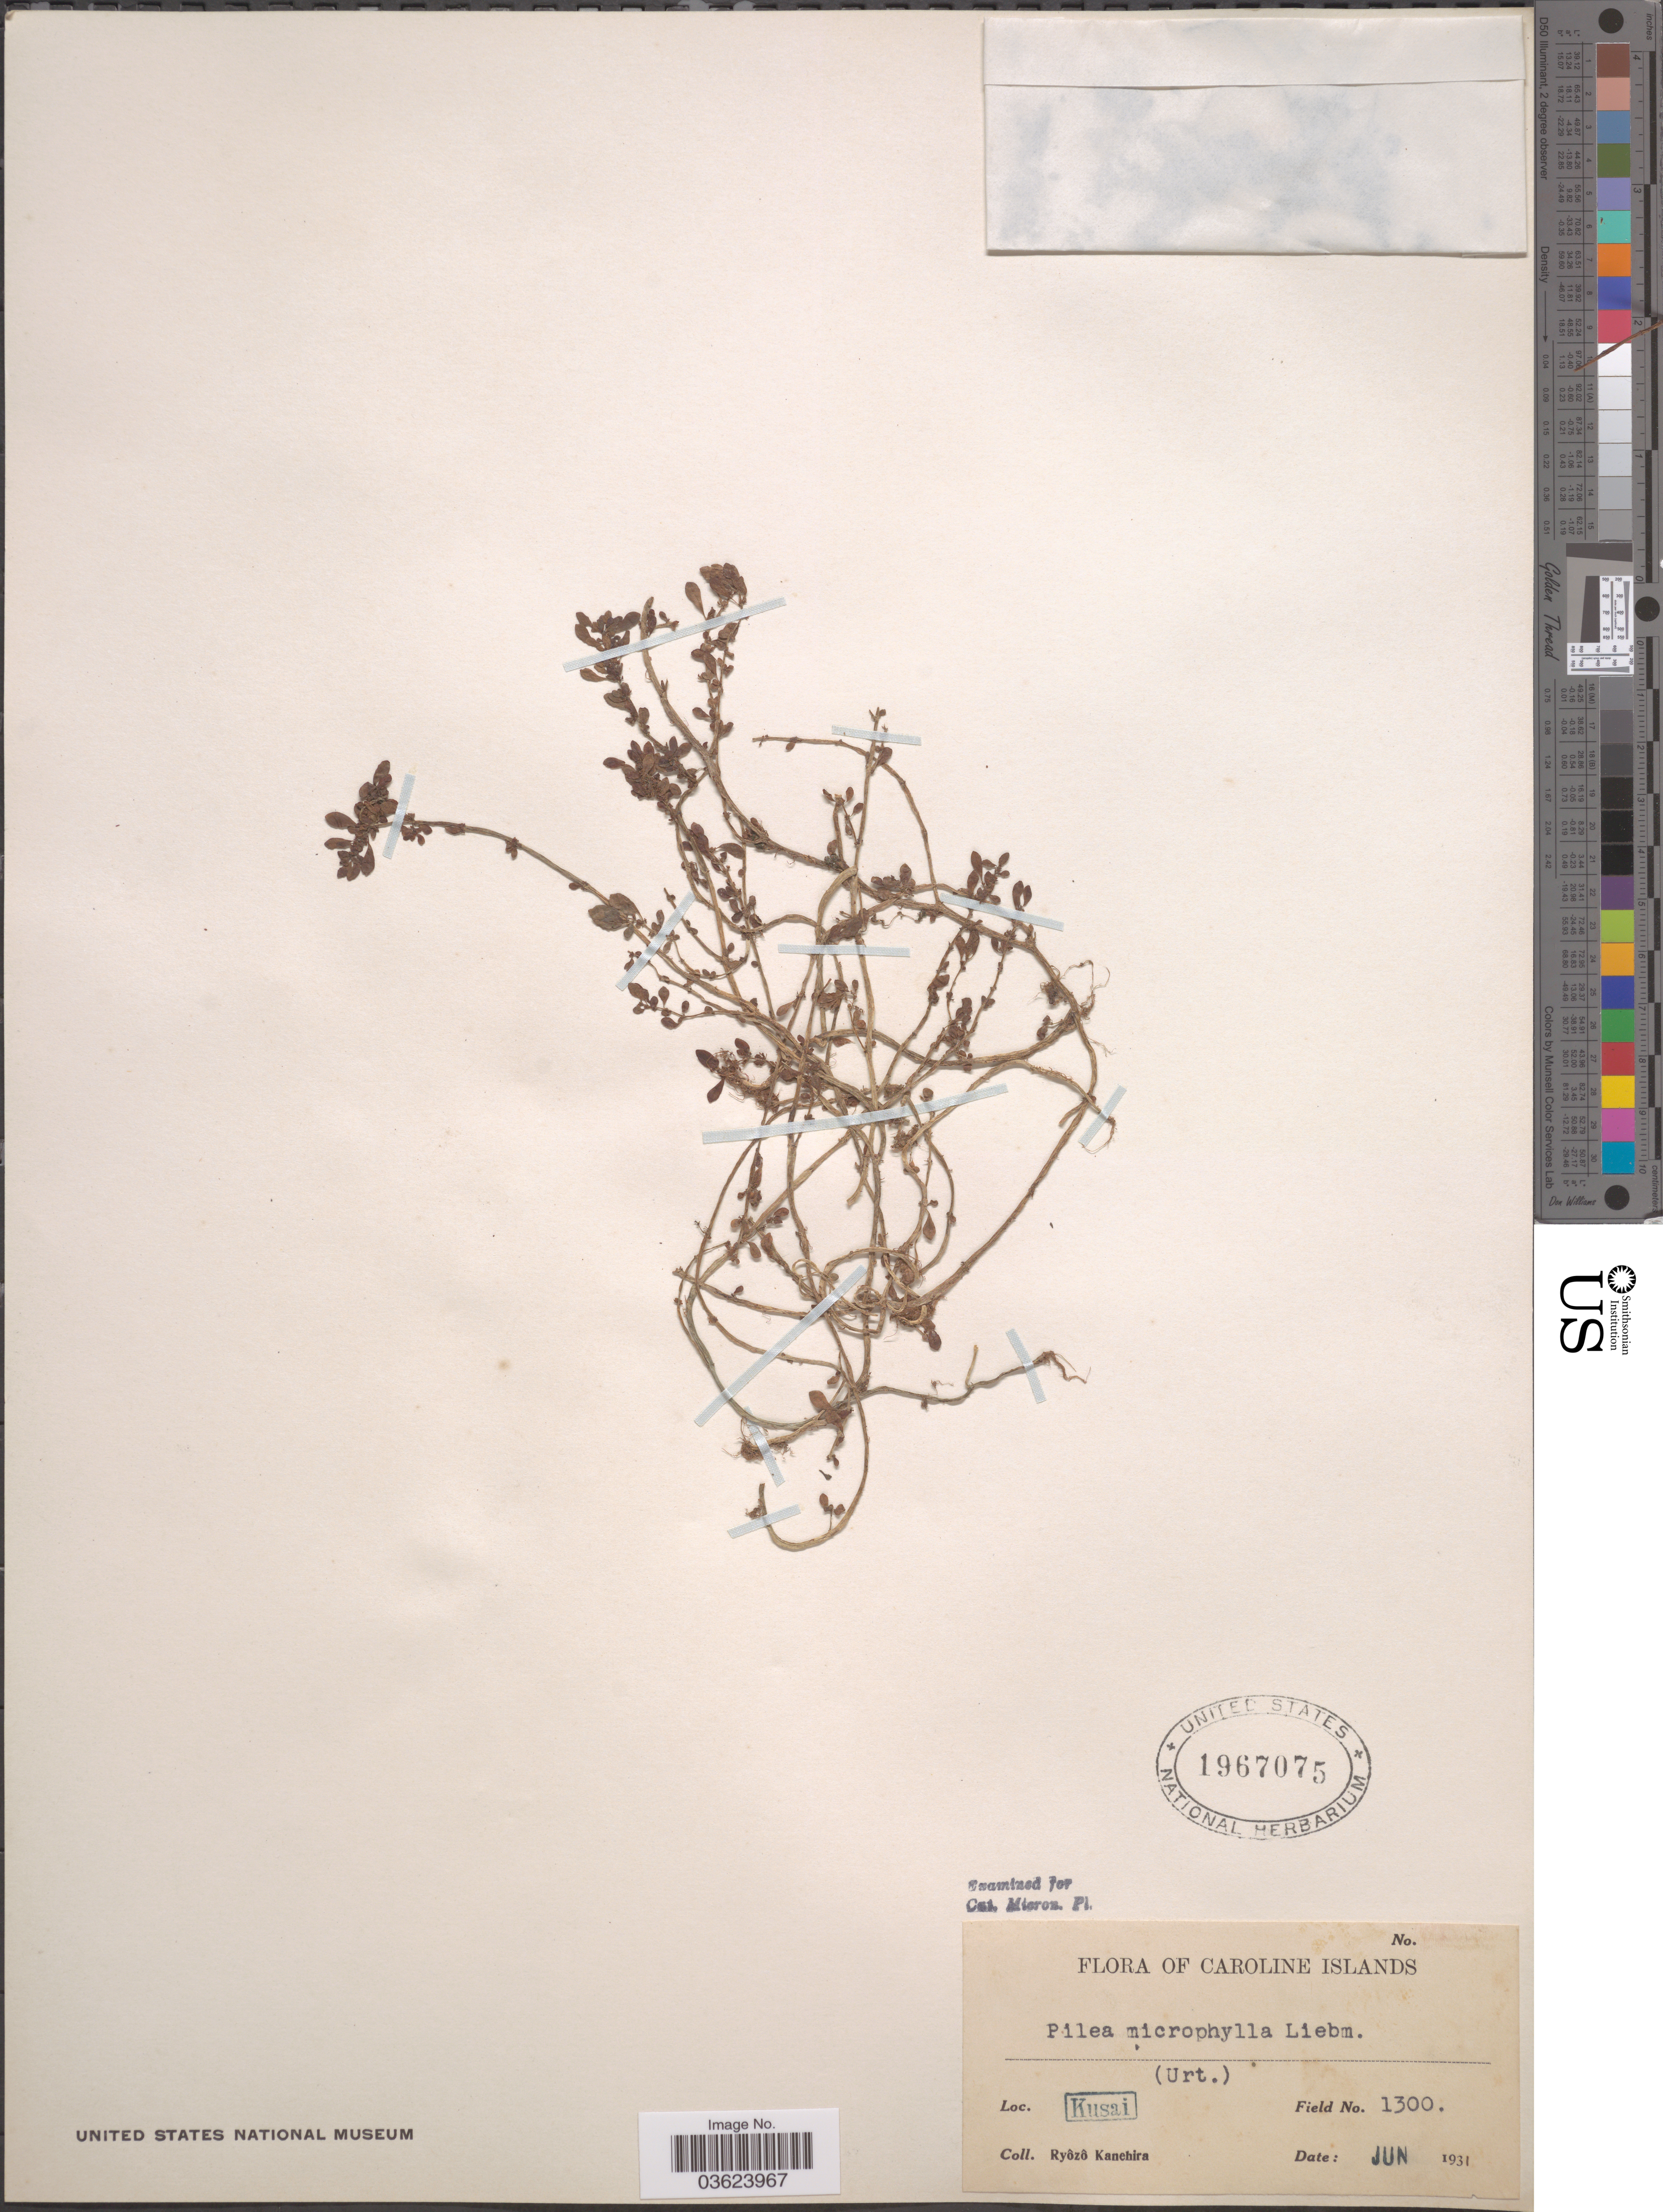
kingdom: Plantae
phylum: Tracheophyta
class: Magnoliopsida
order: Rosales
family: Urticaceae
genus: Pilea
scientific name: Pilea microphylla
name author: (L.) Liebm.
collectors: R. Kanehira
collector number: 1300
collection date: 1931-06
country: Micronesia, Federated States of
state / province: Kosrae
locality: Caroline Islands. Kusai.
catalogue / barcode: US 1967075